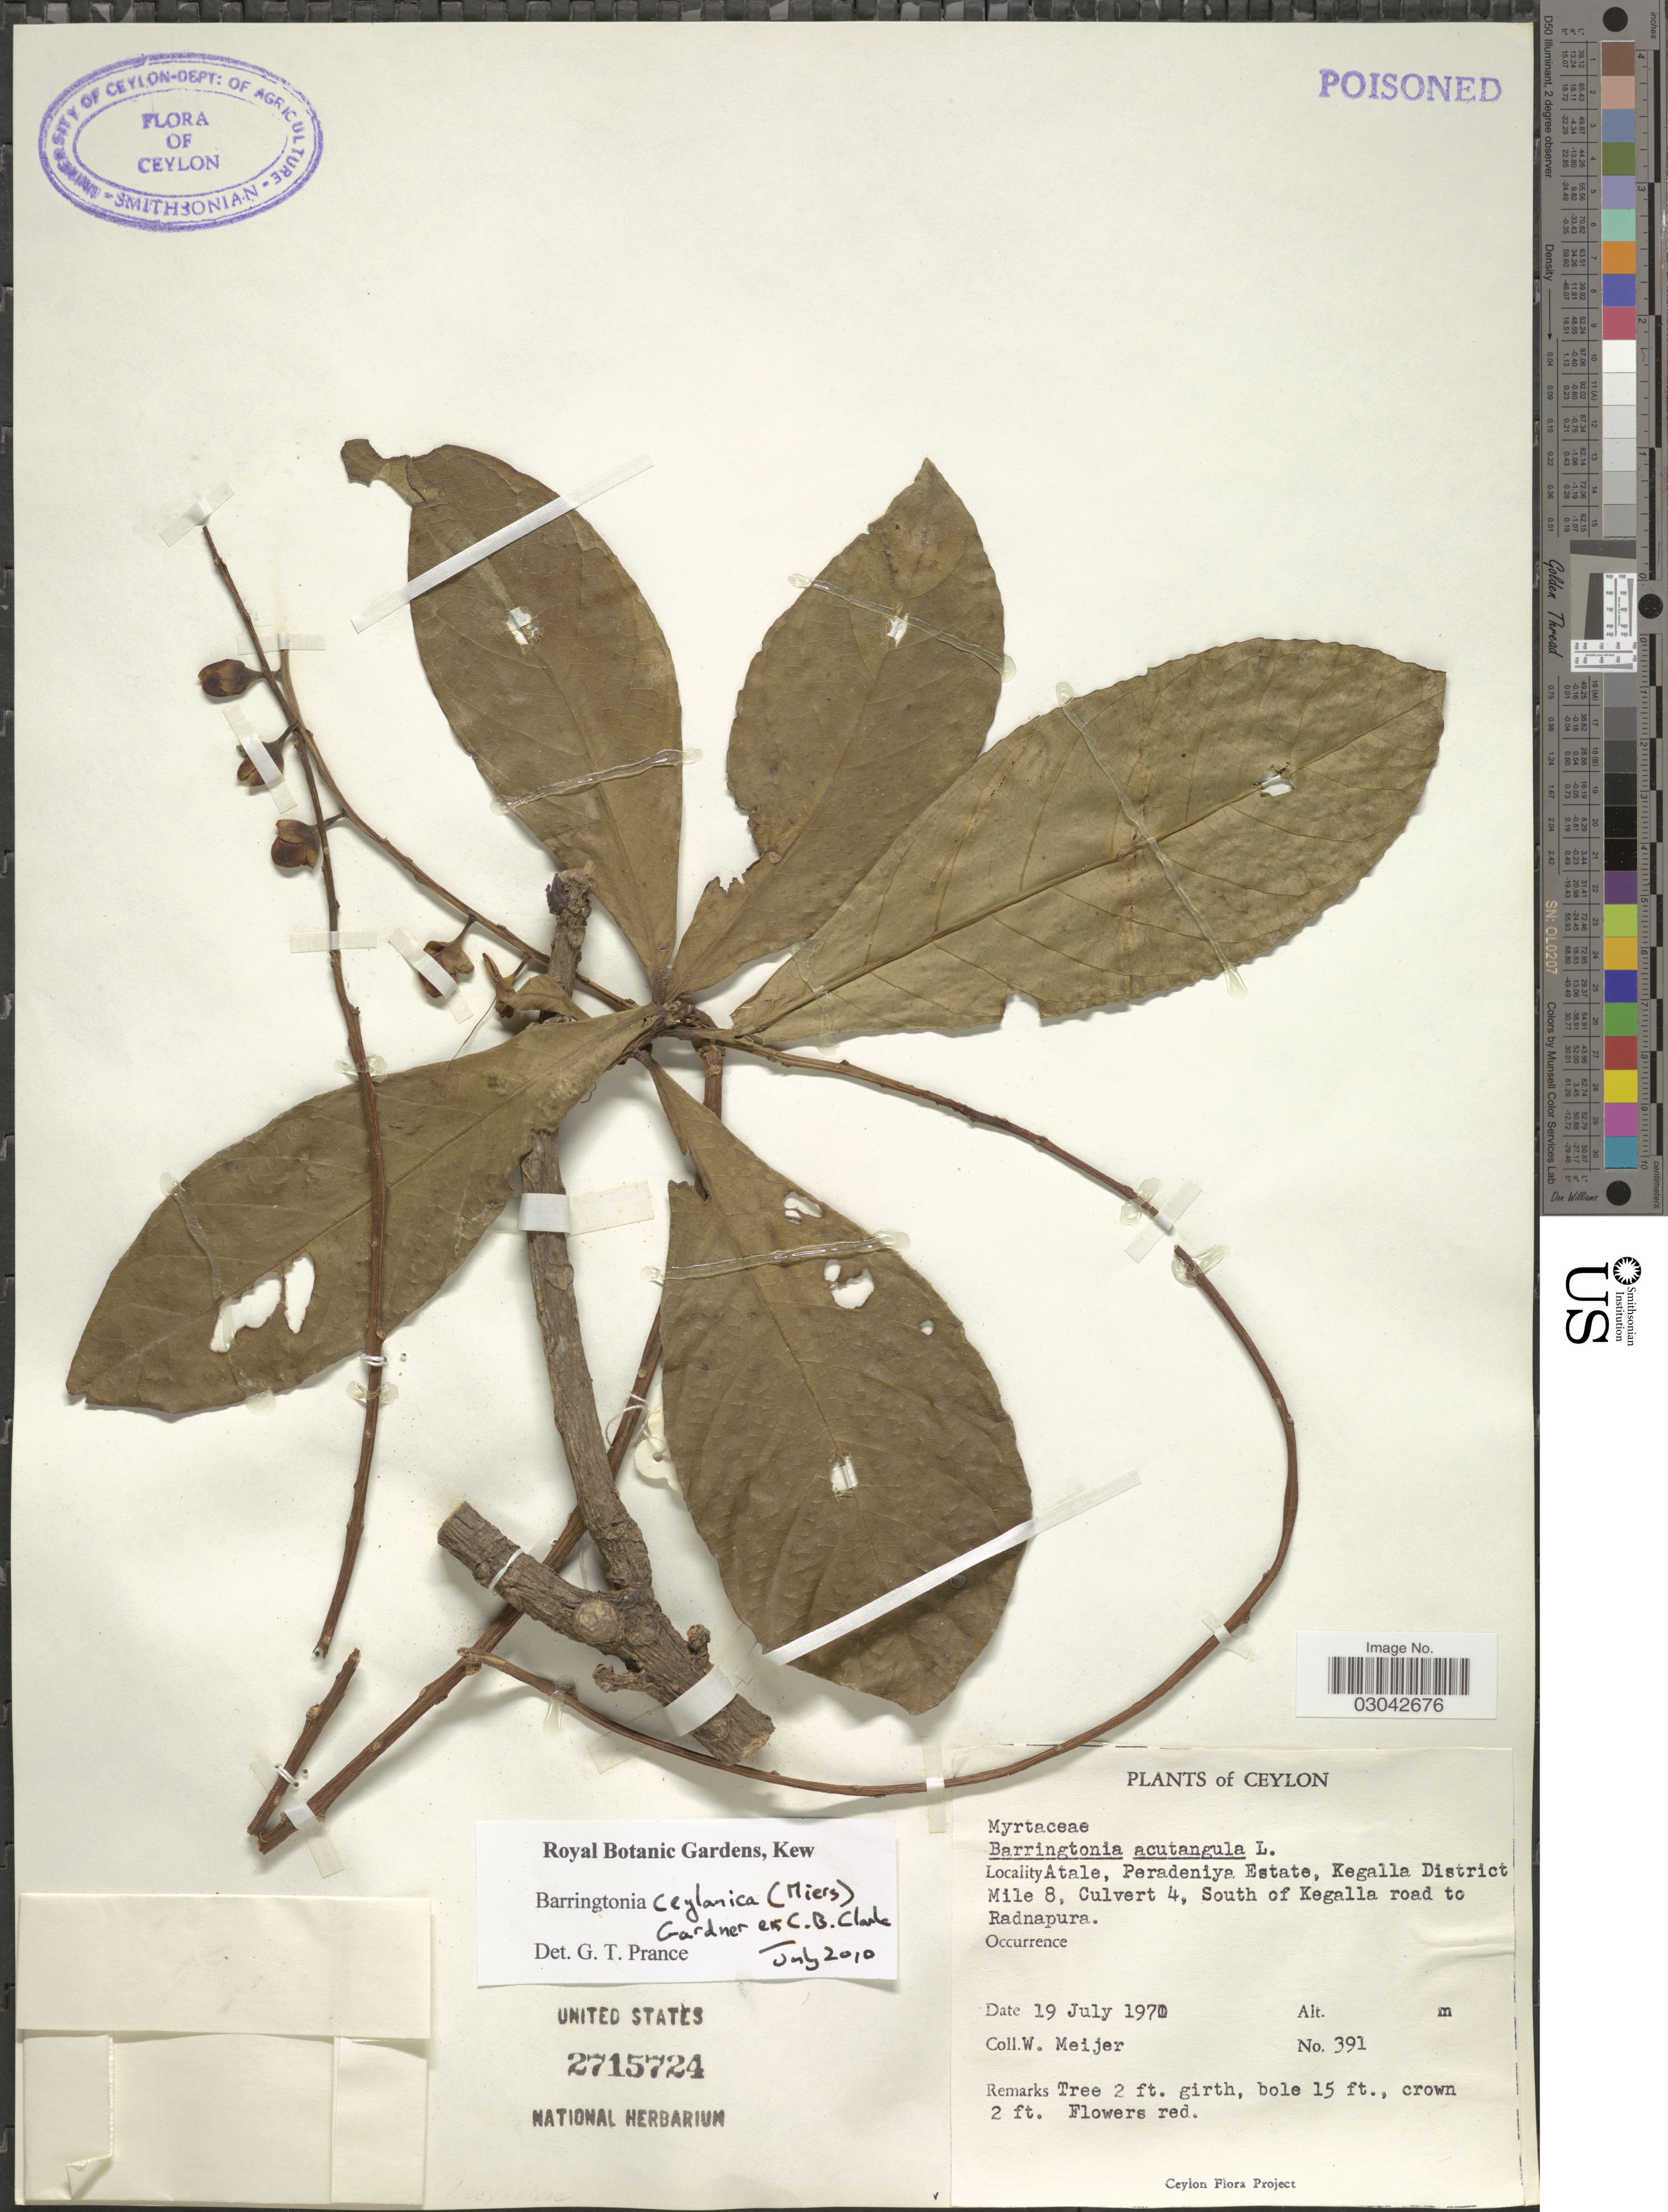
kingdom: Plantae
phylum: Tracheophyta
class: Magnoliopsida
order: Ericales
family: Lecythidaceae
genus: Barringtonia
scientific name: Barringtonia ceylanica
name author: (Miers) Gardner ex C.B. Clarke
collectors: W. Meijer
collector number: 391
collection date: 1970-07-19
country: Sri Lanka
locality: Ceylon. Atale, Peradeniya Estate, Kegalla District, Mile 8, Culvert 4, South of Kegalla road to Radnapura.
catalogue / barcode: US 2715724